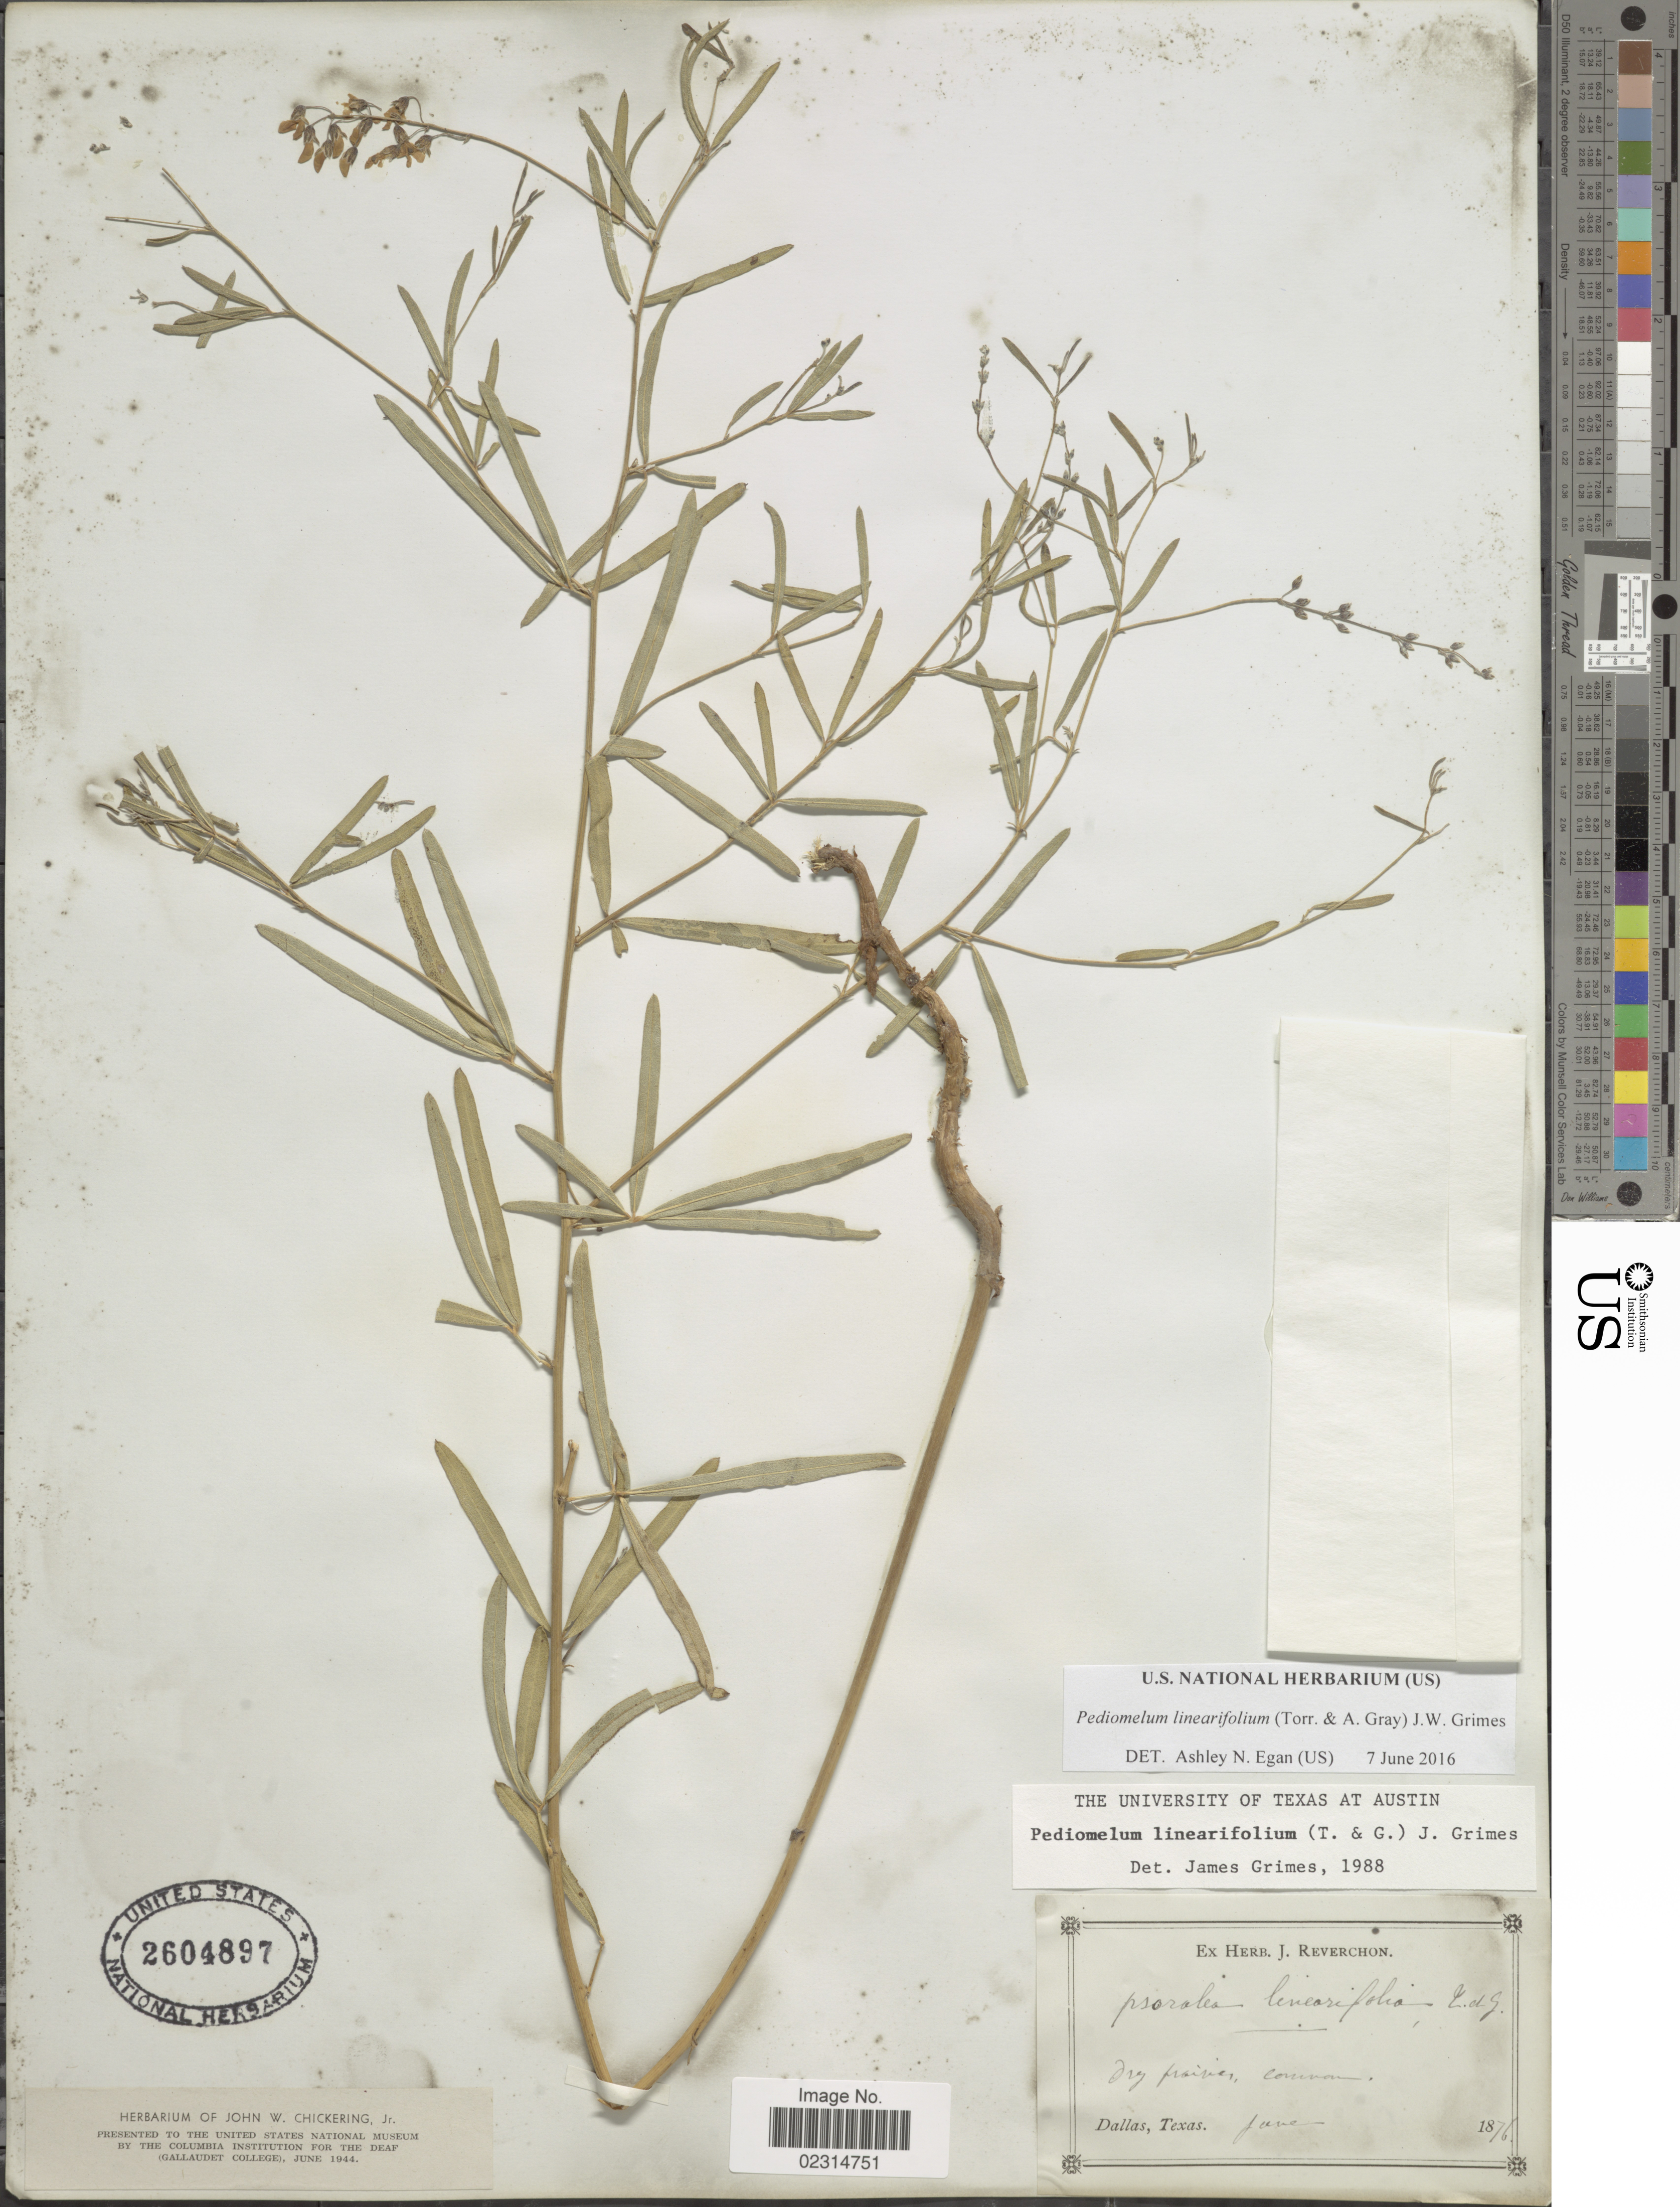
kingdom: Plantae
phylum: Tracheophyta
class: Magnoliopsida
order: Fabales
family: Fabaceae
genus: Pediomelum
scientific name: Pediomelum linearifolium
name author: (Torr. & A. Gray) J.W. Grimes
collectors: ex herb. J. Reverchon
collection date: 1876-06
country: United States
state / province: Texas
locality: Dry prairies, common, Dallas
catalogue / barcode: US 2604897